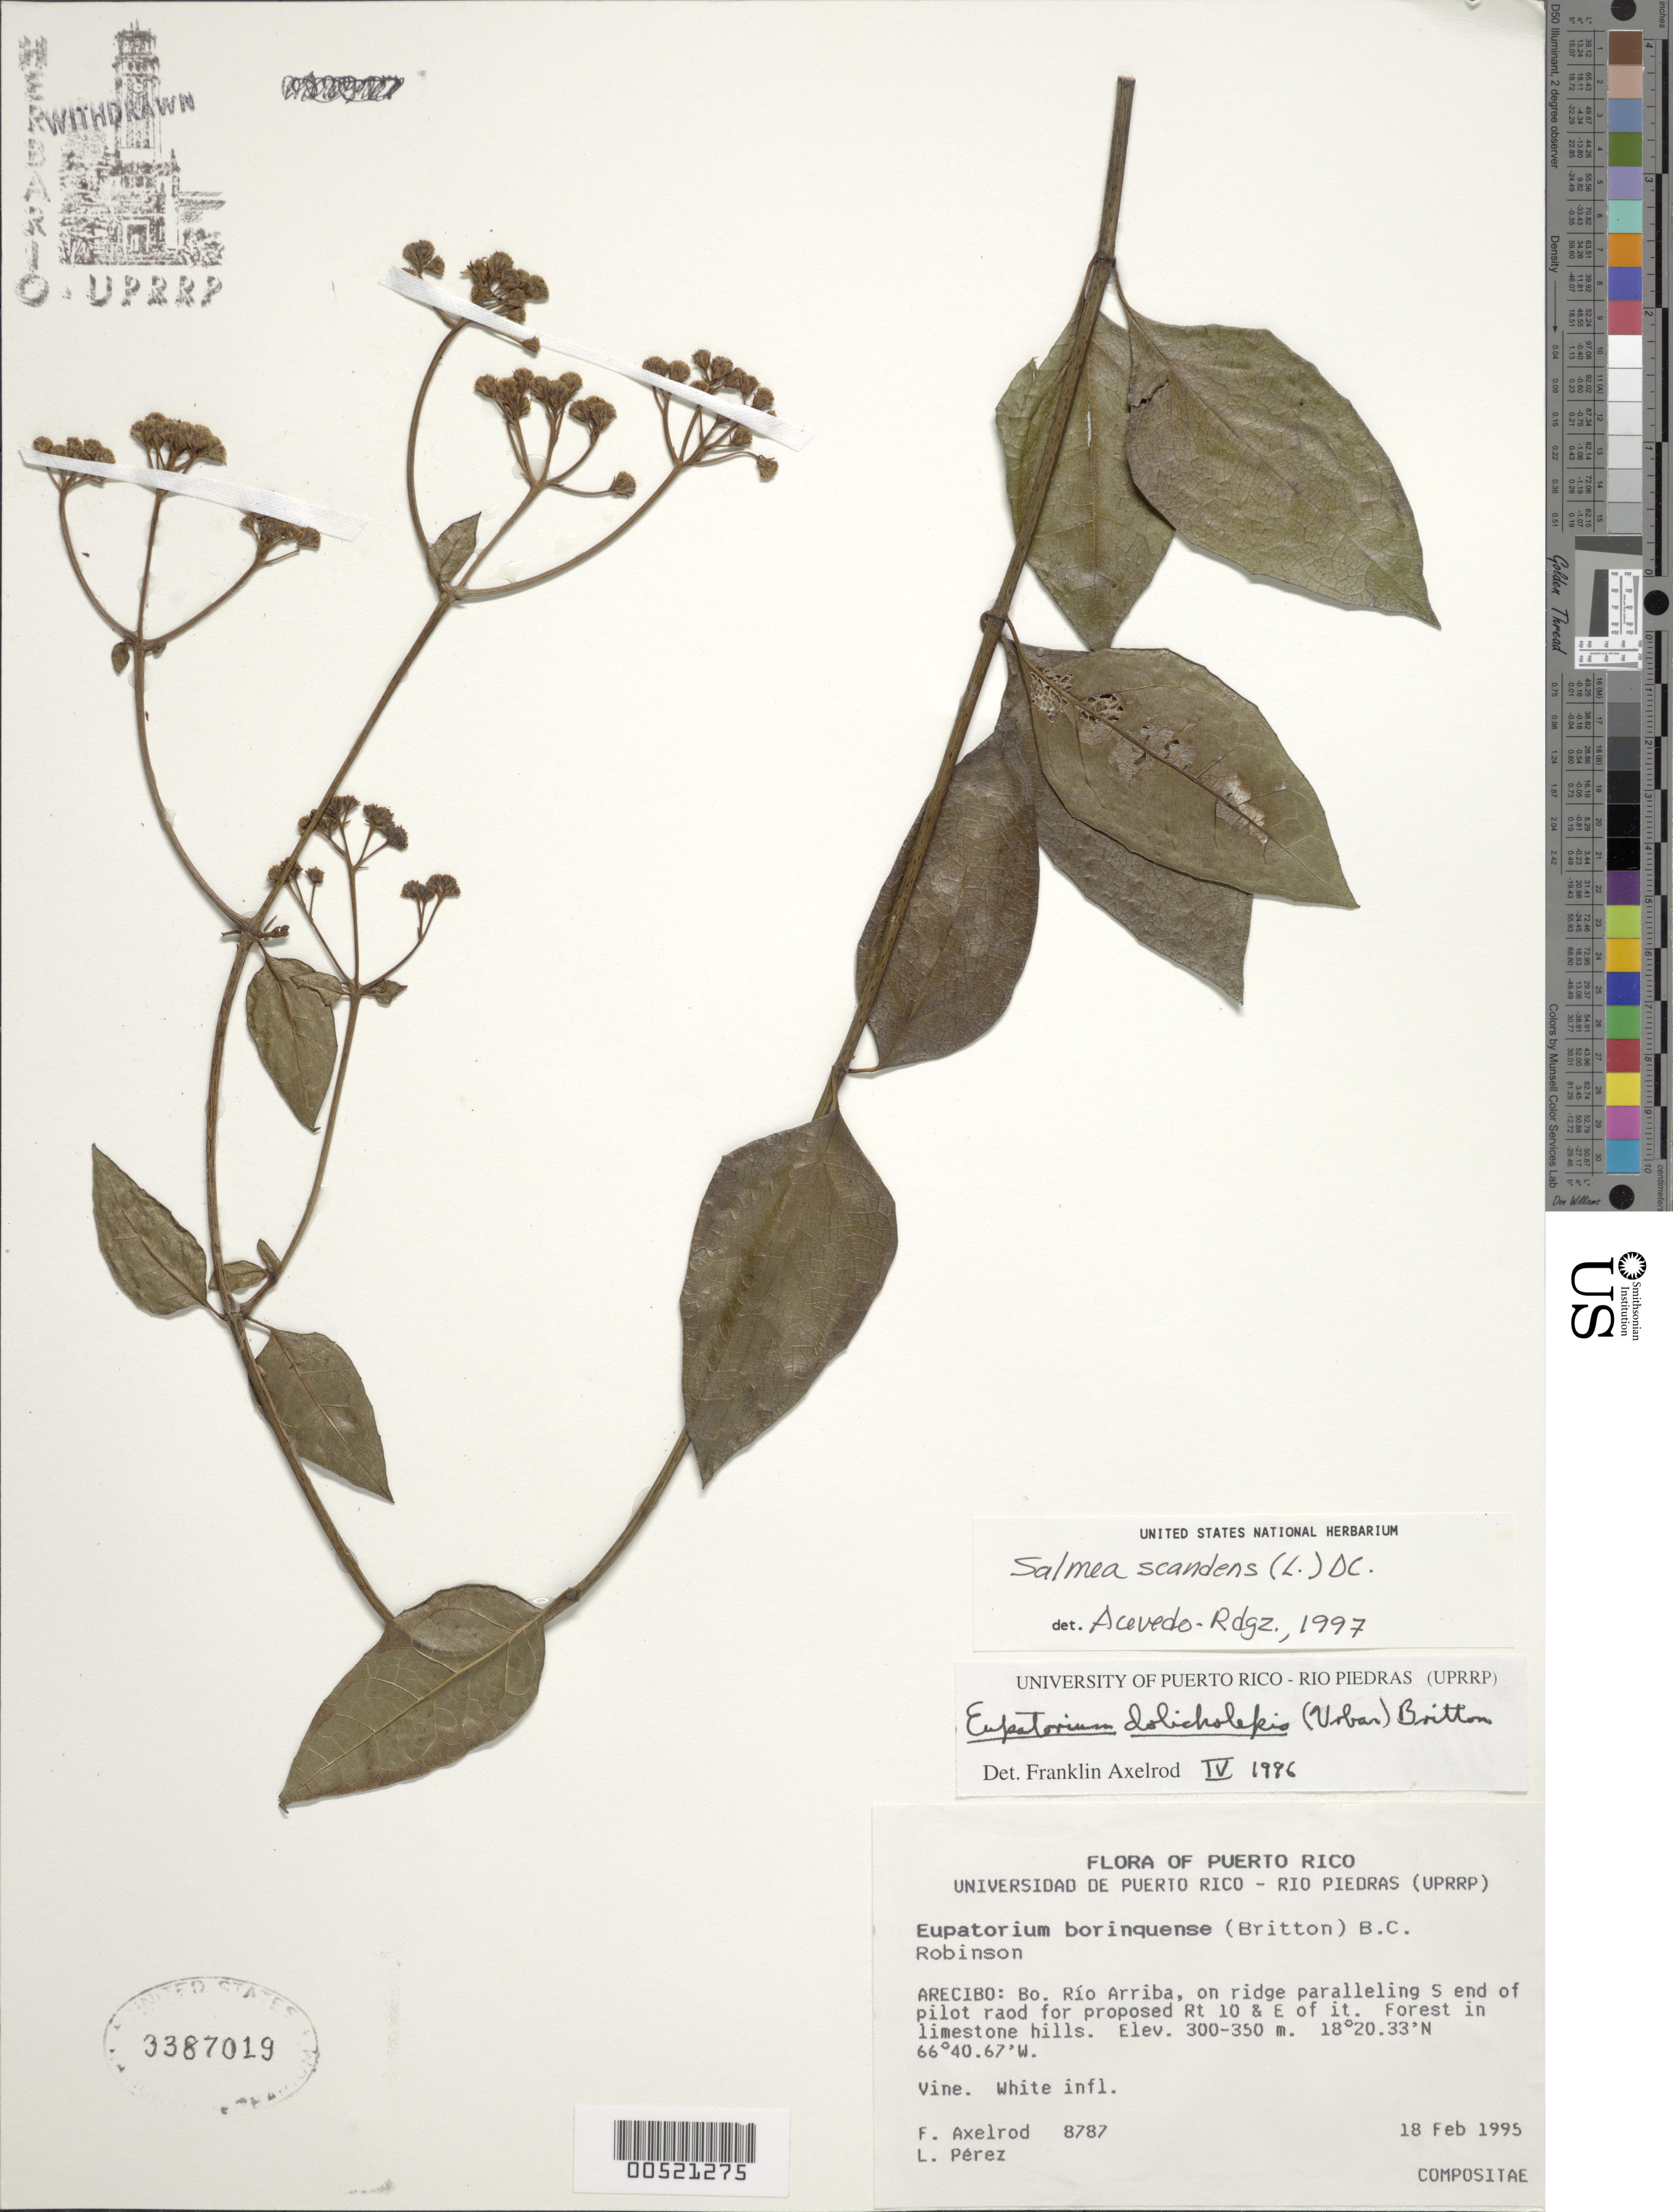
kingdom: Plantae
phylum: Tracheophyta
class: Magnoliopsida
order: Asterales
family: Asteraceae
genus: Salmea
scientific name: Salmea scandens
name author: (L.) DC.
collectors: F. S. Axelrod & L. Pérez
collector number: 8787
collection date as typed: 18 Feb 1995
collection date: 1995-02-18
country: Puerto Rico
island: Greater Antilles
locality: Arecibo: Bo. Río Arriba, on ridge paralleling S end of pilot road for proposed Rt. 10 & E of it.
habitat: Forest in limestone hills.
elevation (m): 300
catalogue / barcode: US 3387019